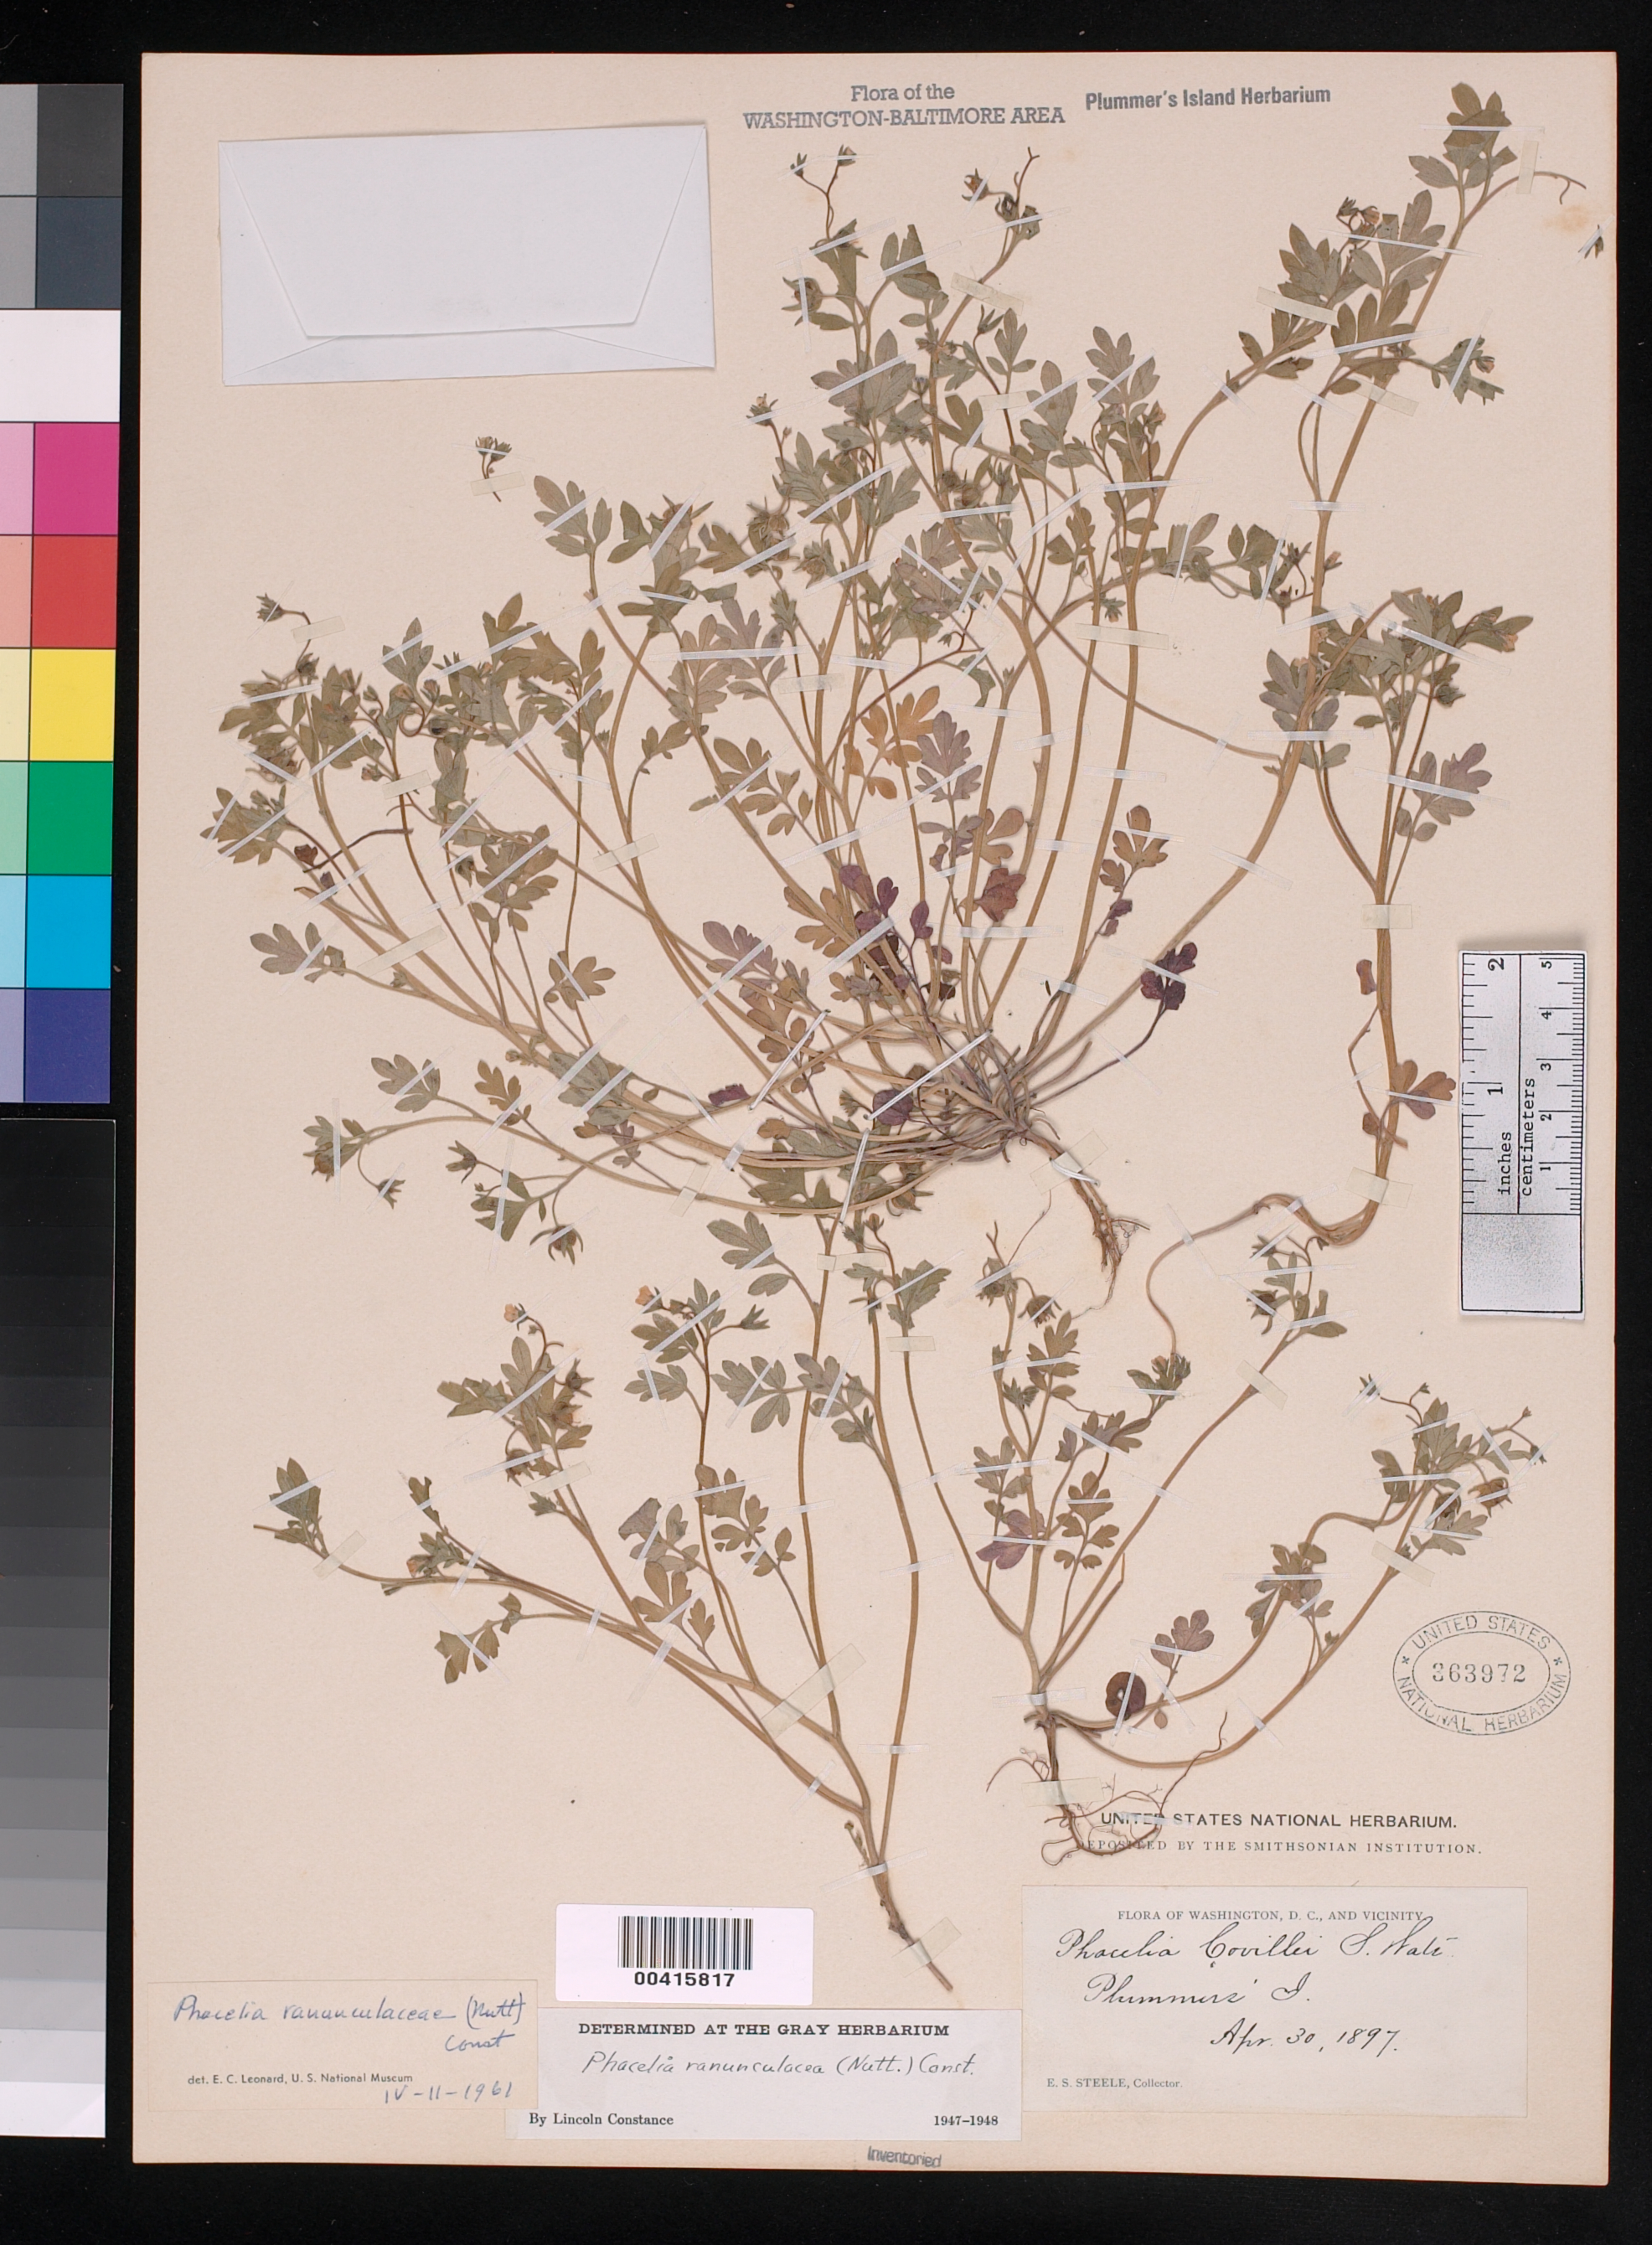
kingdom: Plantae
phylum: Tracheophyta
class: Magnoliopsida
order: Boraginales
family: Hydrophyllaceae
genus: Phacelia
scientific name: Phacelia ranunculacea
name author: (Nutt.) Constance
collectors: E. Steele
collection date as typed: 30 Apr 1897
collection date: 1897-04-30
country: United States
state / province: Maryland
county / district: Montgomery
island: Plummers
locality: Plummer's Island C. & O. Canal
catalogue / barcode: US 363972